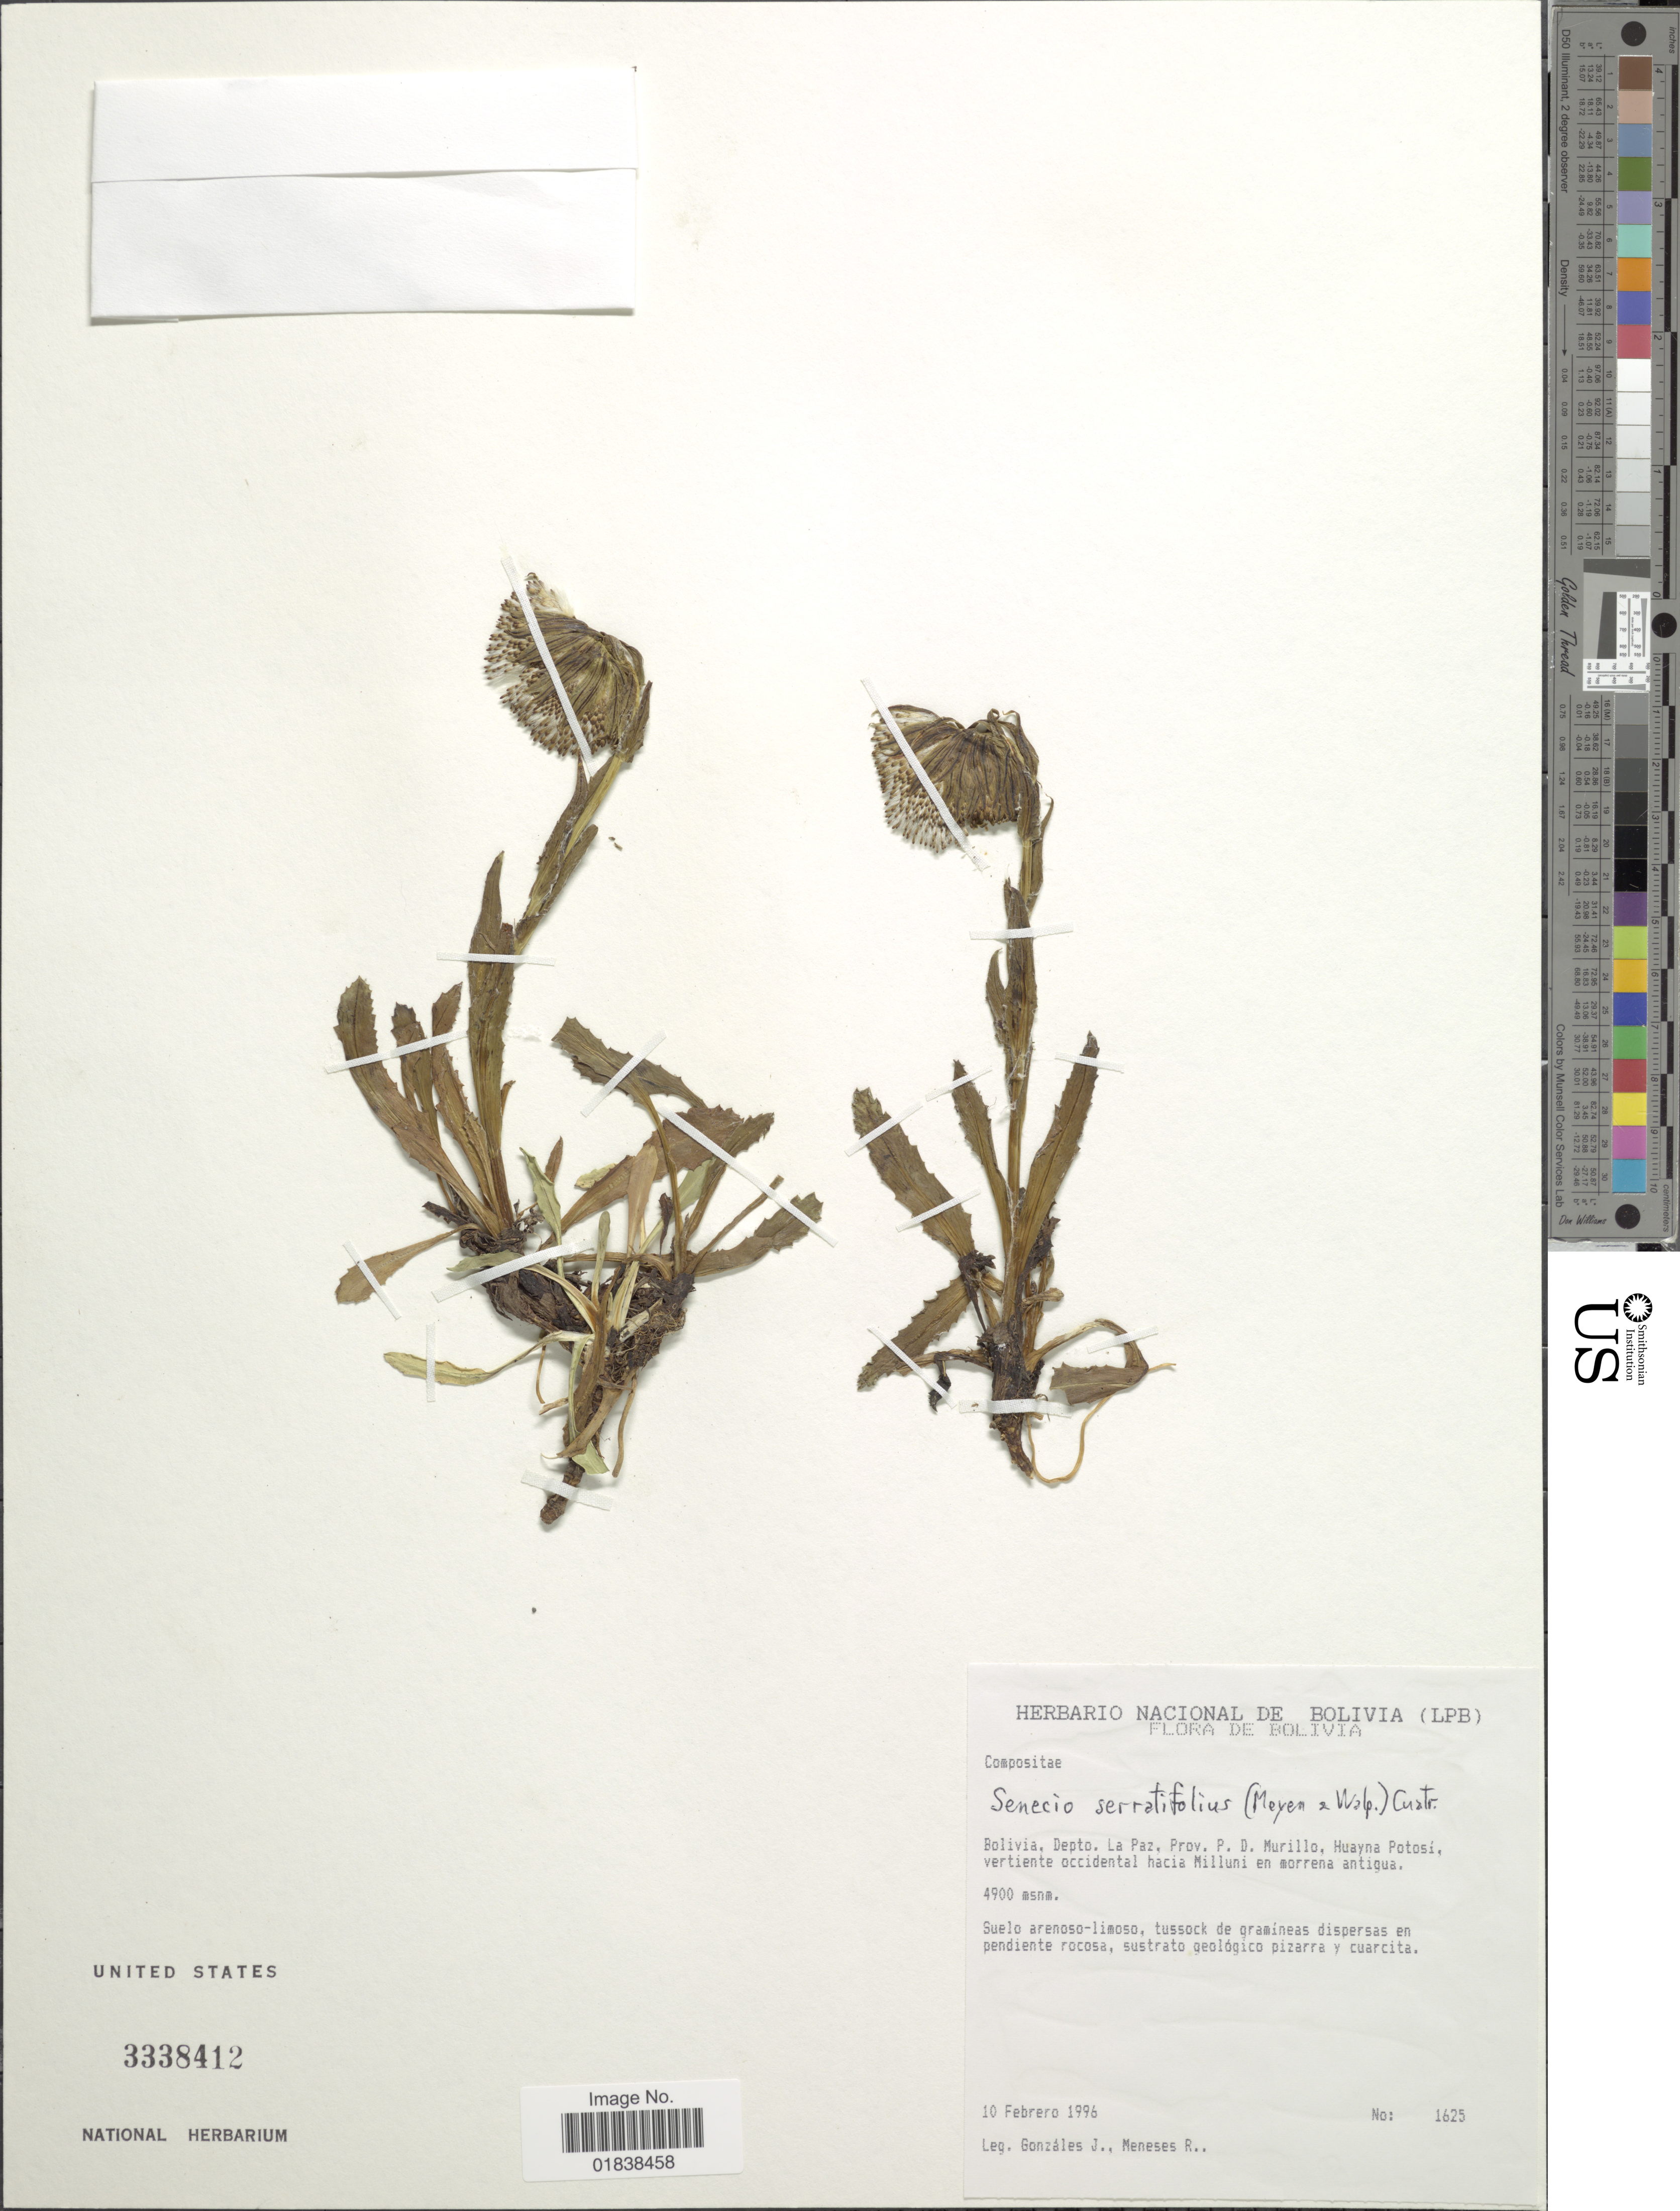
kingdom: Plantae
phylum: Tracheophyta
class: Magnoliopsida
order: Asterales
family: Asteraceae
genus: Senecio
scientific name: Senecio serratifolius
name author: (Meyen & Walp.) Cuatrec.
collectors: J. Gonzales & R. I. Meneses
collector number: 1625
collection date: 1996-02-10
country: Bolivia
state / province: La Paz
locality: Prov. P. D. Murillo, Huayna Potosi, vertiente occidental hacua Milluni en morrena antigua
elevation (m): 4900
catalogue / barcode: US 3338412